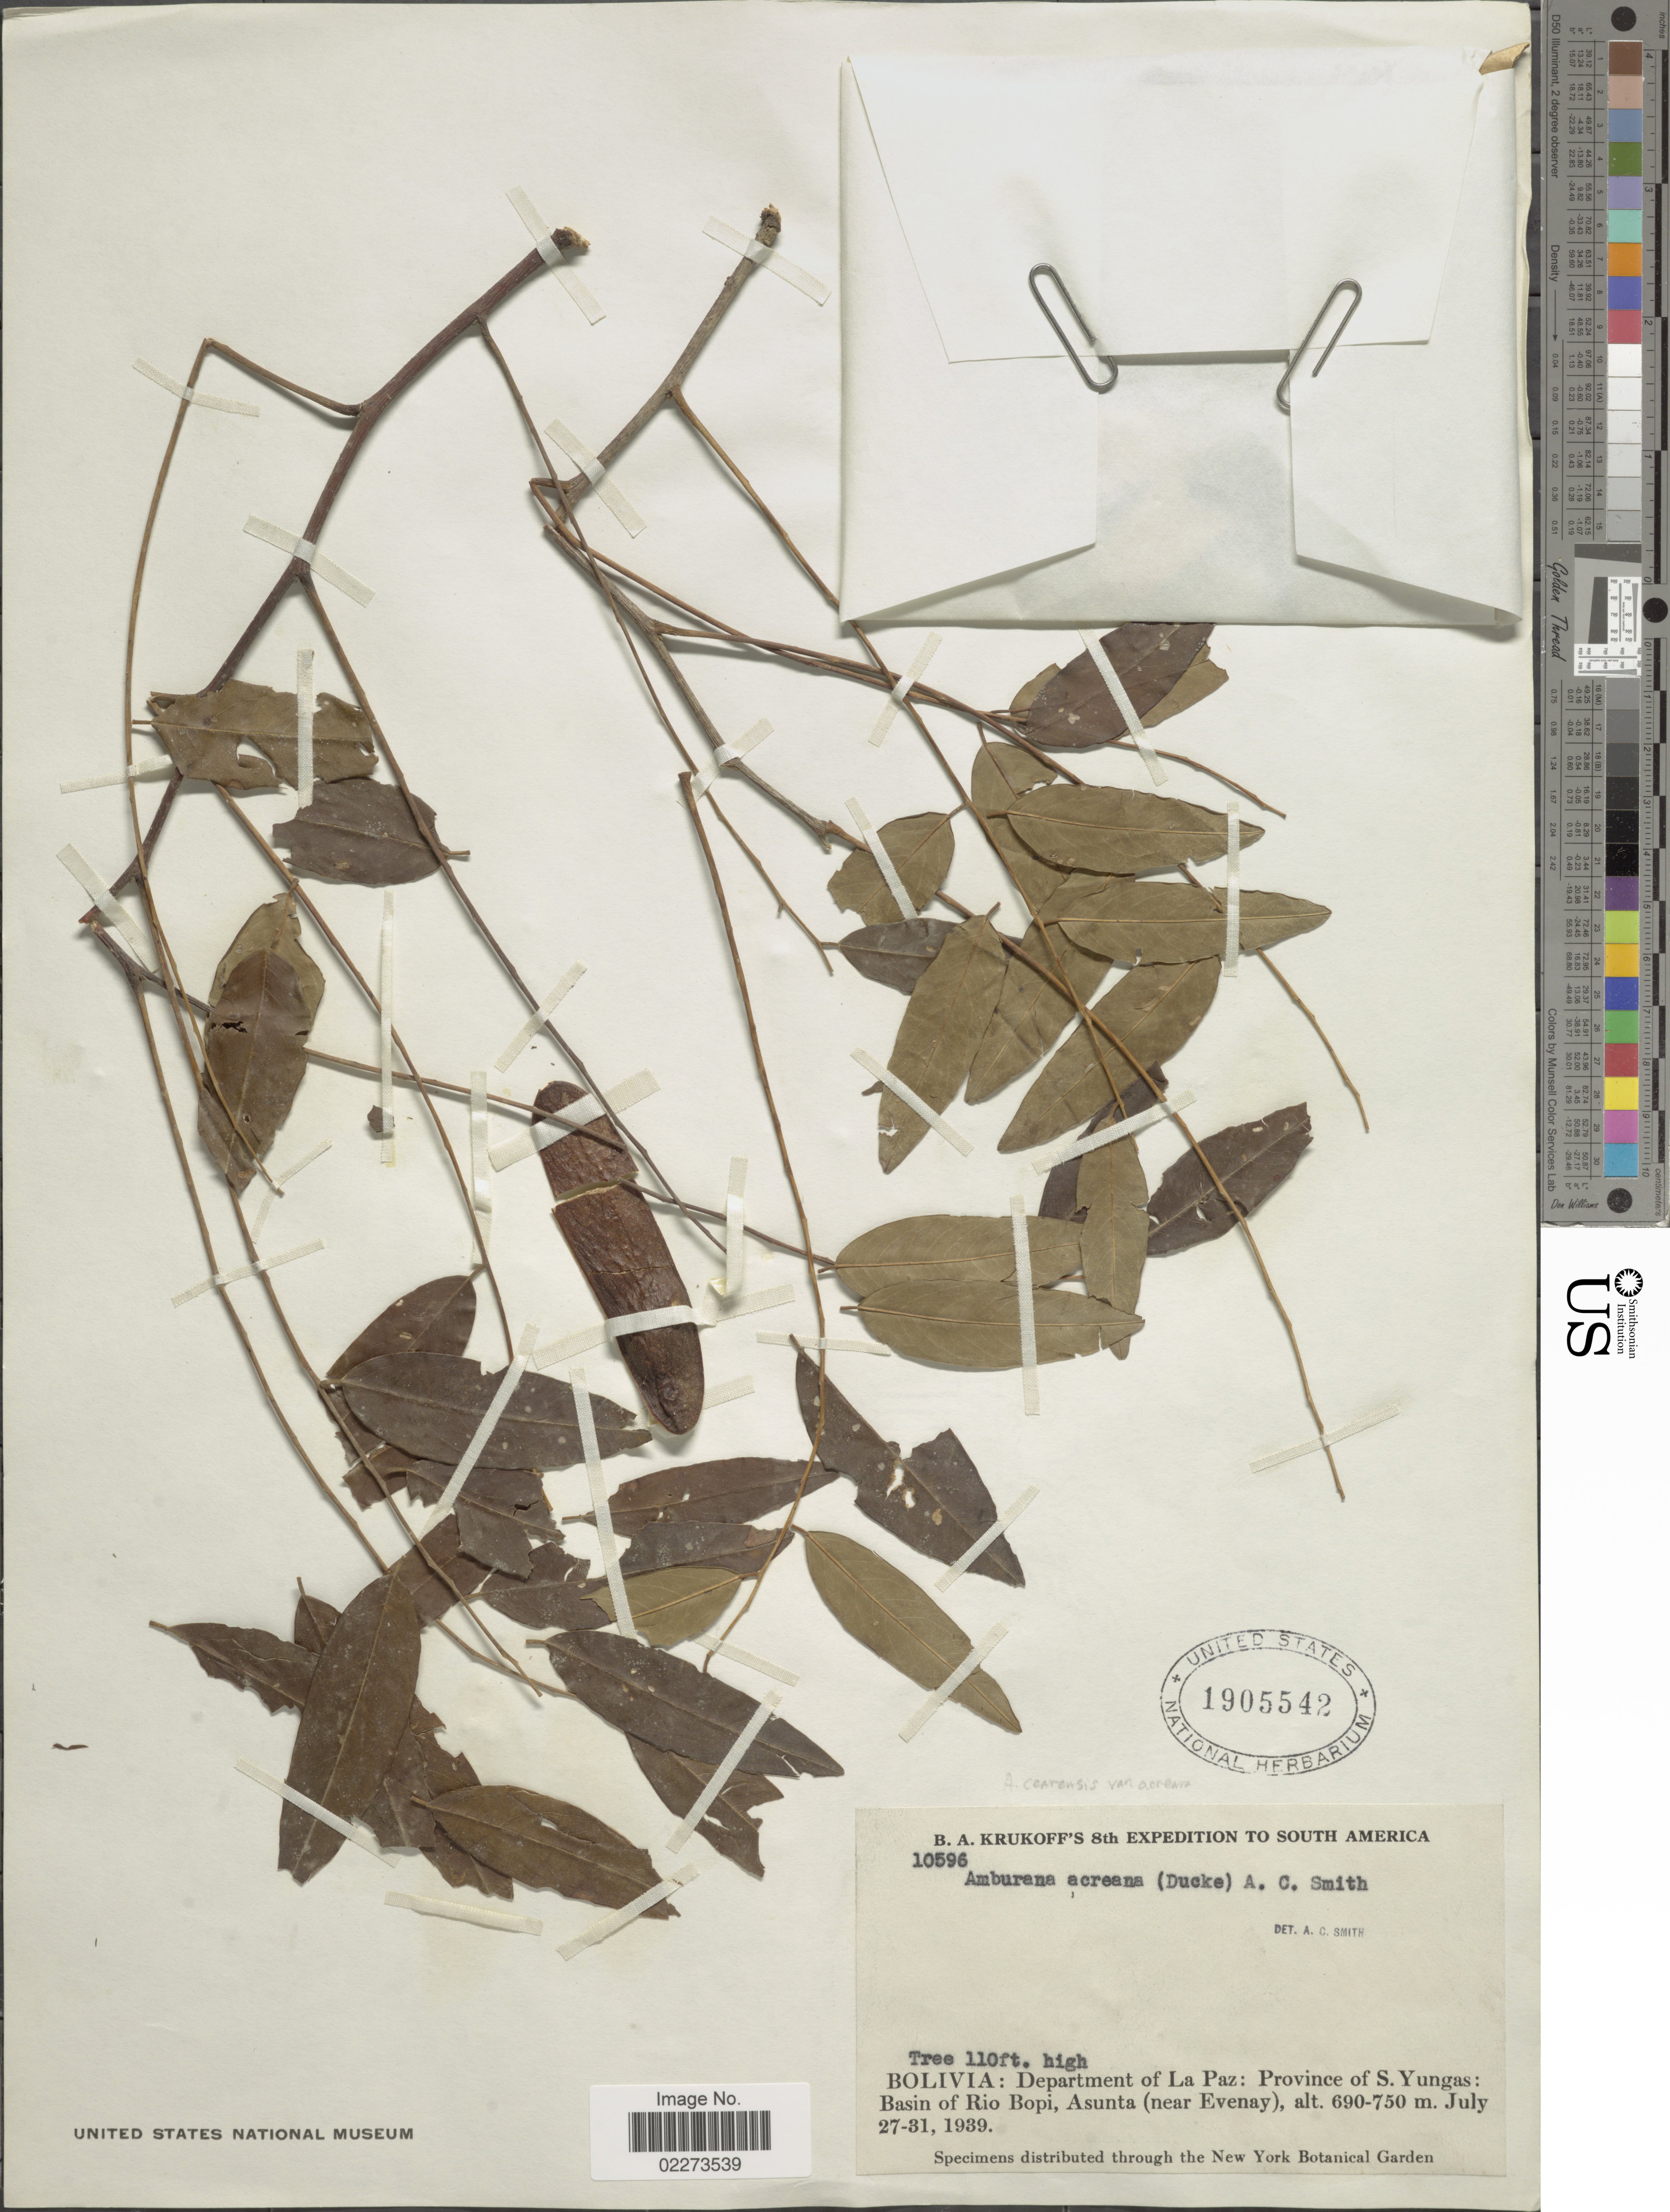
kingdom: Plantae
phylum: Tracheophyta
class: Magnoliopsida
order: Fabales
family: Fabaceae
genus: Amburana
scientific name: Amburana acreana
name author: (Ducke) A.C. Sm.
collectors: B. A. Krukoff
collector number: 10596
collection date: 1939-07-27/1939-07-31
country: Bolivia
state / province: La Paz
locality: Province of S. Yungas: Basin of Rio Bopi, Asunta (near Evenay)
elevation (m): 690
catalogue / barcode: US 1905542